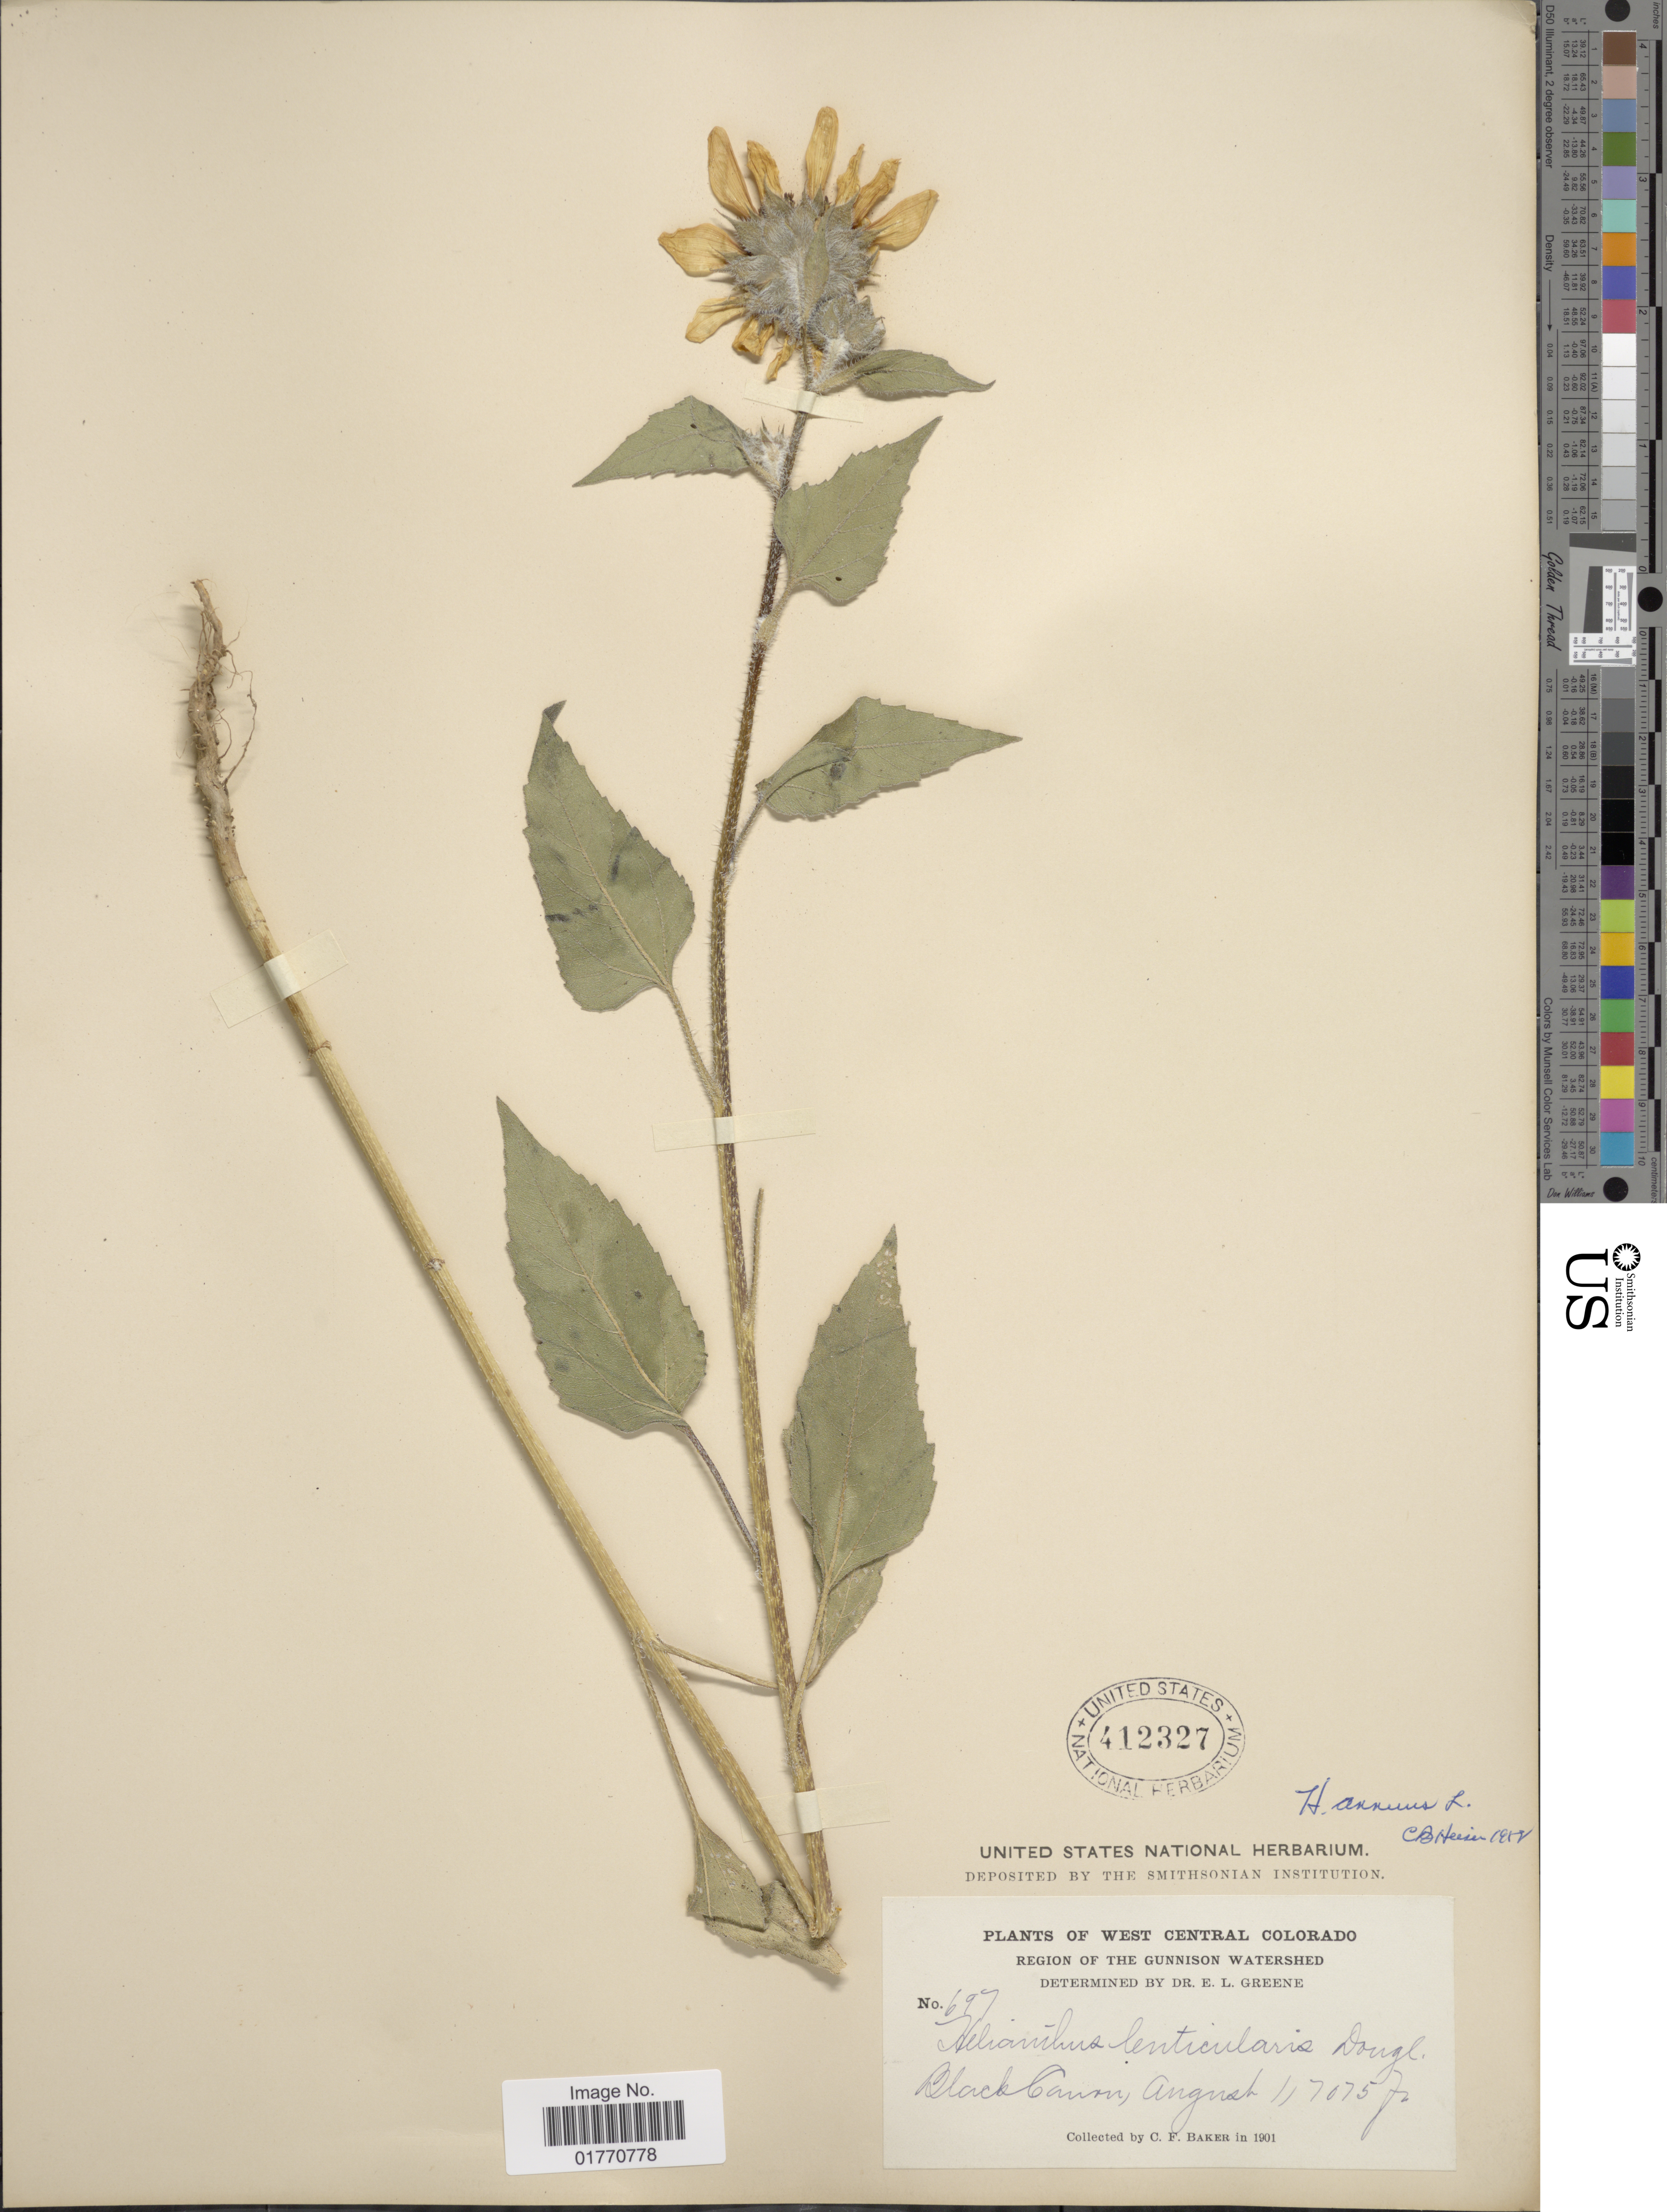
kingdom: Plantae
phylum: Tracheophyta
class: Magnoliopsida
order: Asterales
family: Asteraceae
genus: Helianthus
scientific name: Helianthus lenticularis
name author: Douglas ex Lindl.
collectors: C. F. Baker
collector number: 697*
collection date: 1901-08-01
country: United States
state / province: Colorado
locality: West Central Colorado, Region of the Gunnison Watershed, Black Canon.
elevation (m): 2156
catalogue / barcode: US 412327